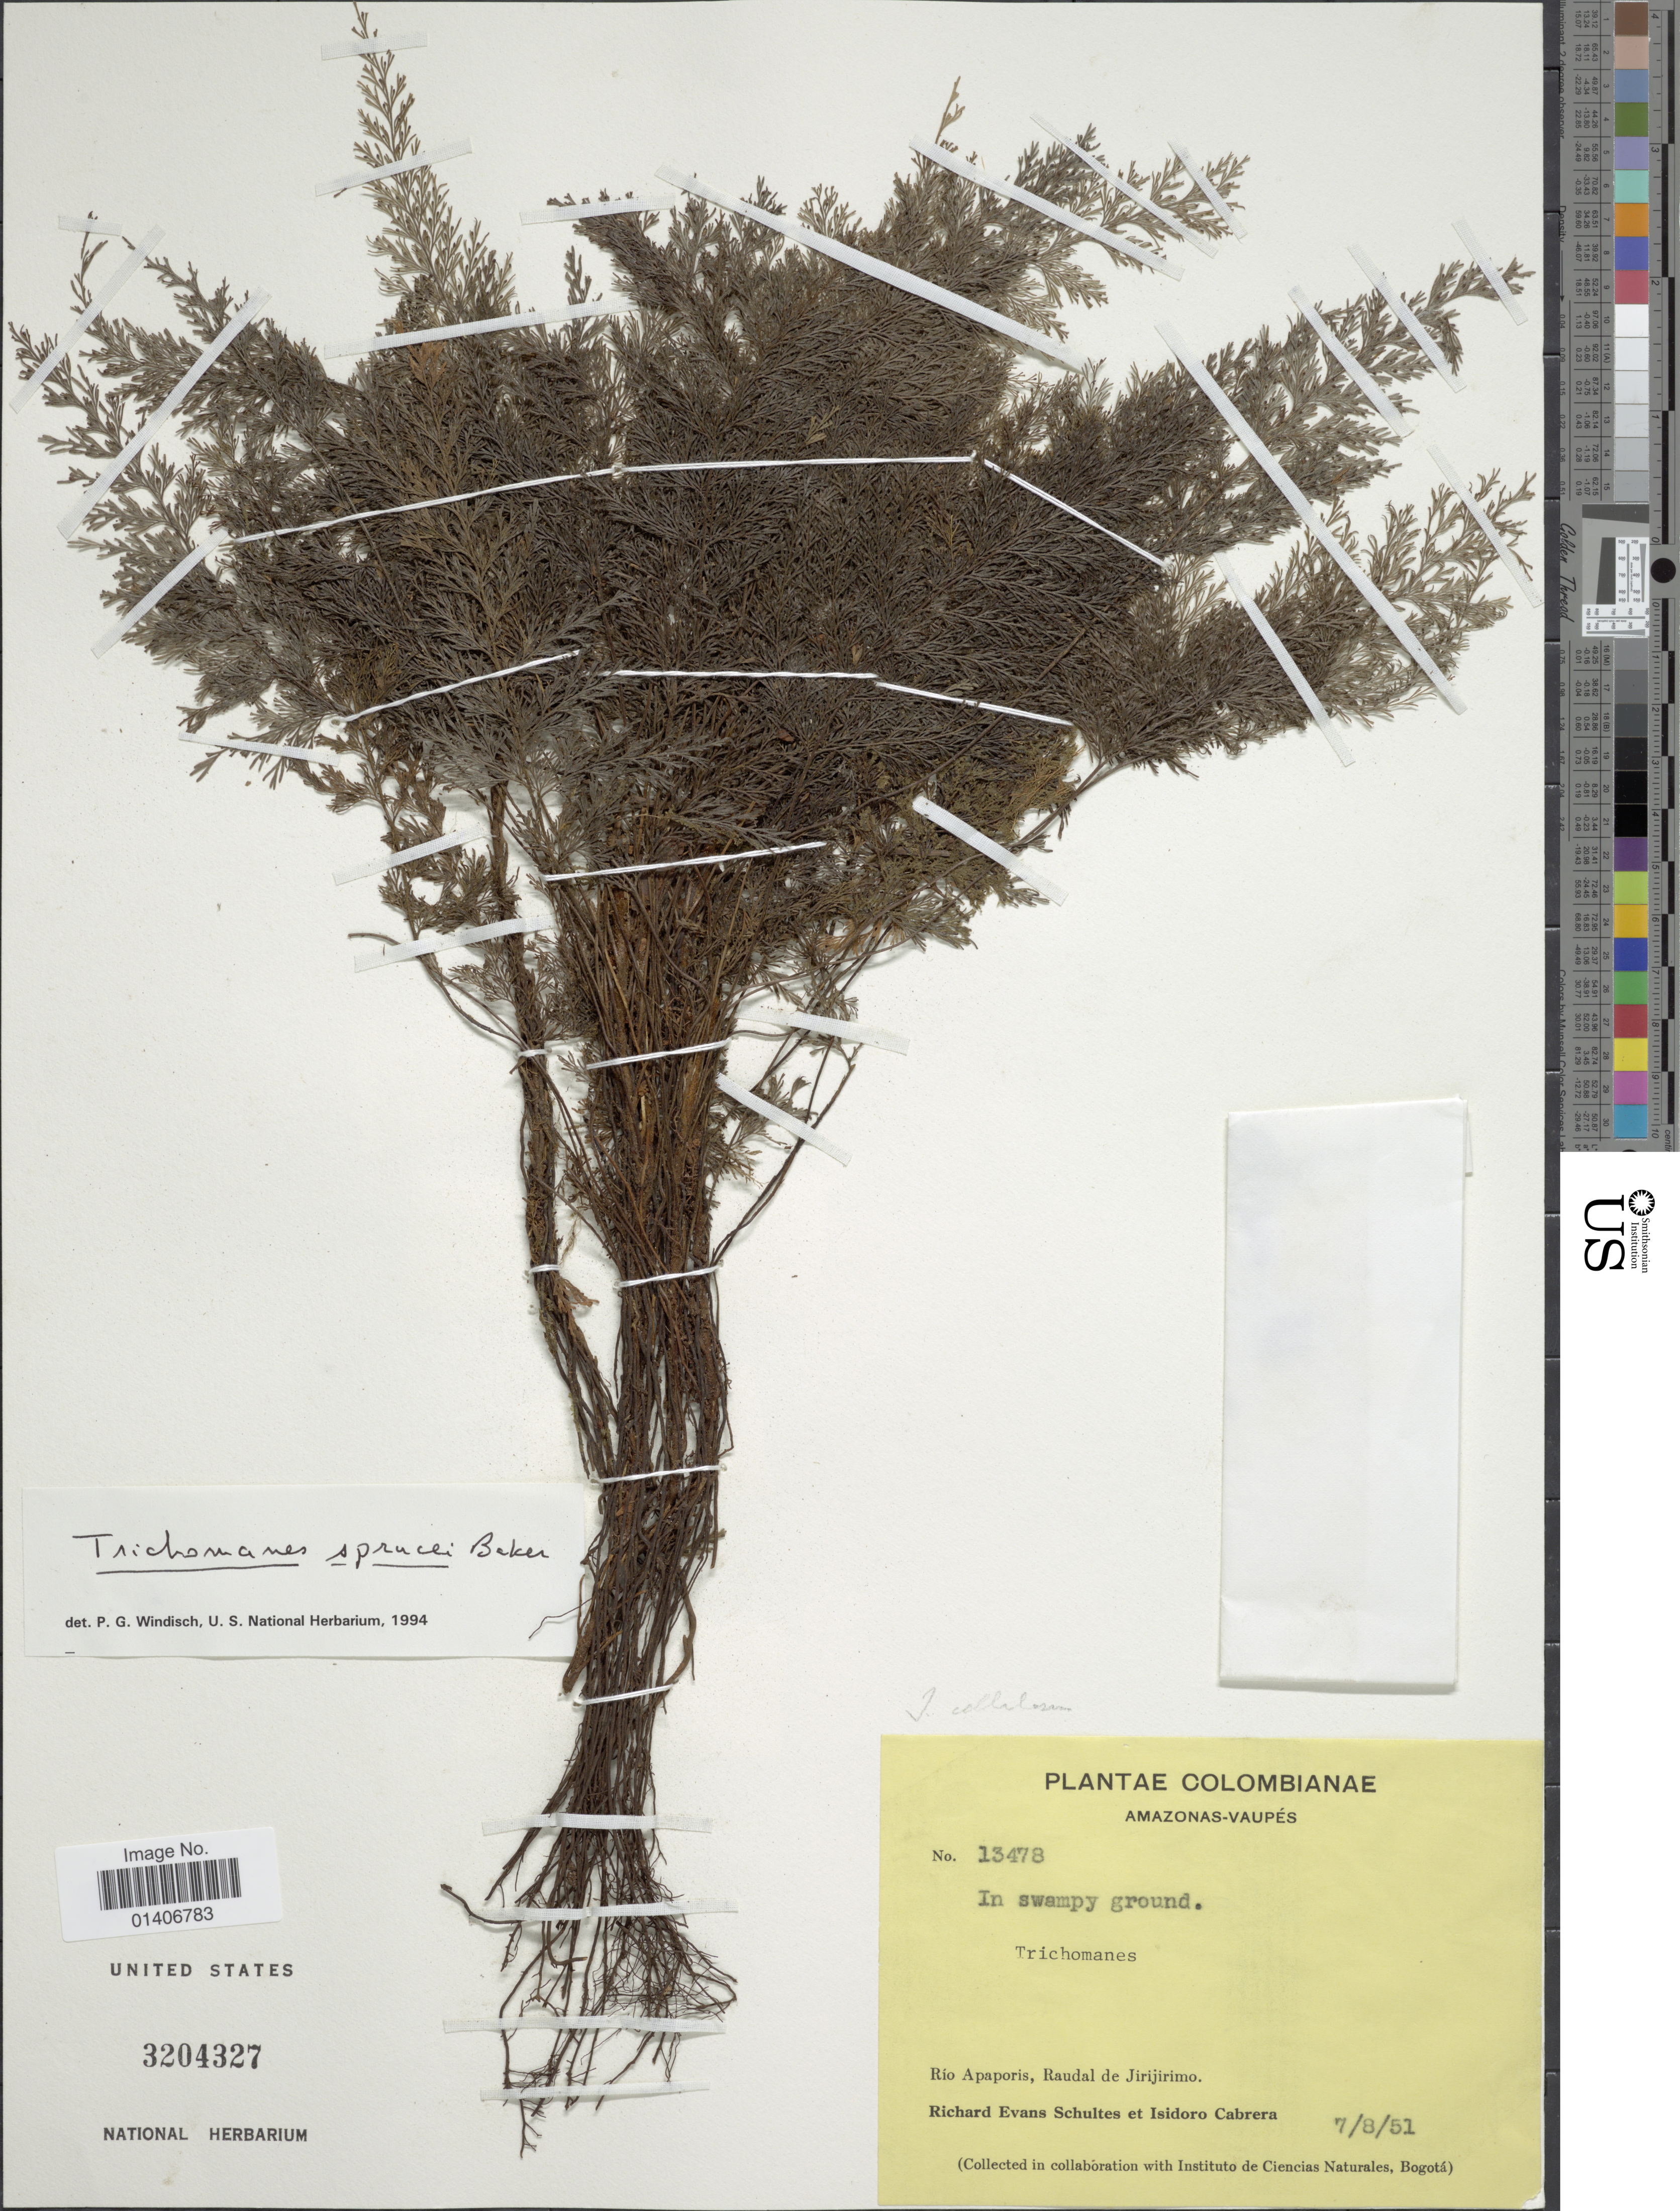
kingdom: Plantae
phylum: Tracheophyta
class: Polypodiopsida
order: Hymenophyllales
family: Hymenophyllaceae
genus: Abrodictyum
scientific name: Abrodictyum sprucei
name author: (Baker) Ebihara & Dubuisson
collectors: R. E. Schultes & I. Cabrera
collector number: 13478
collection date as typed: Transcribed d/m/y: 7/8/51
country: Colombia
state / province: Vaupés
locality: Amazonas-Vaupes, Rio Apaporis, Raudal de Jirijirimo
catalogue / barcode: US 3204327